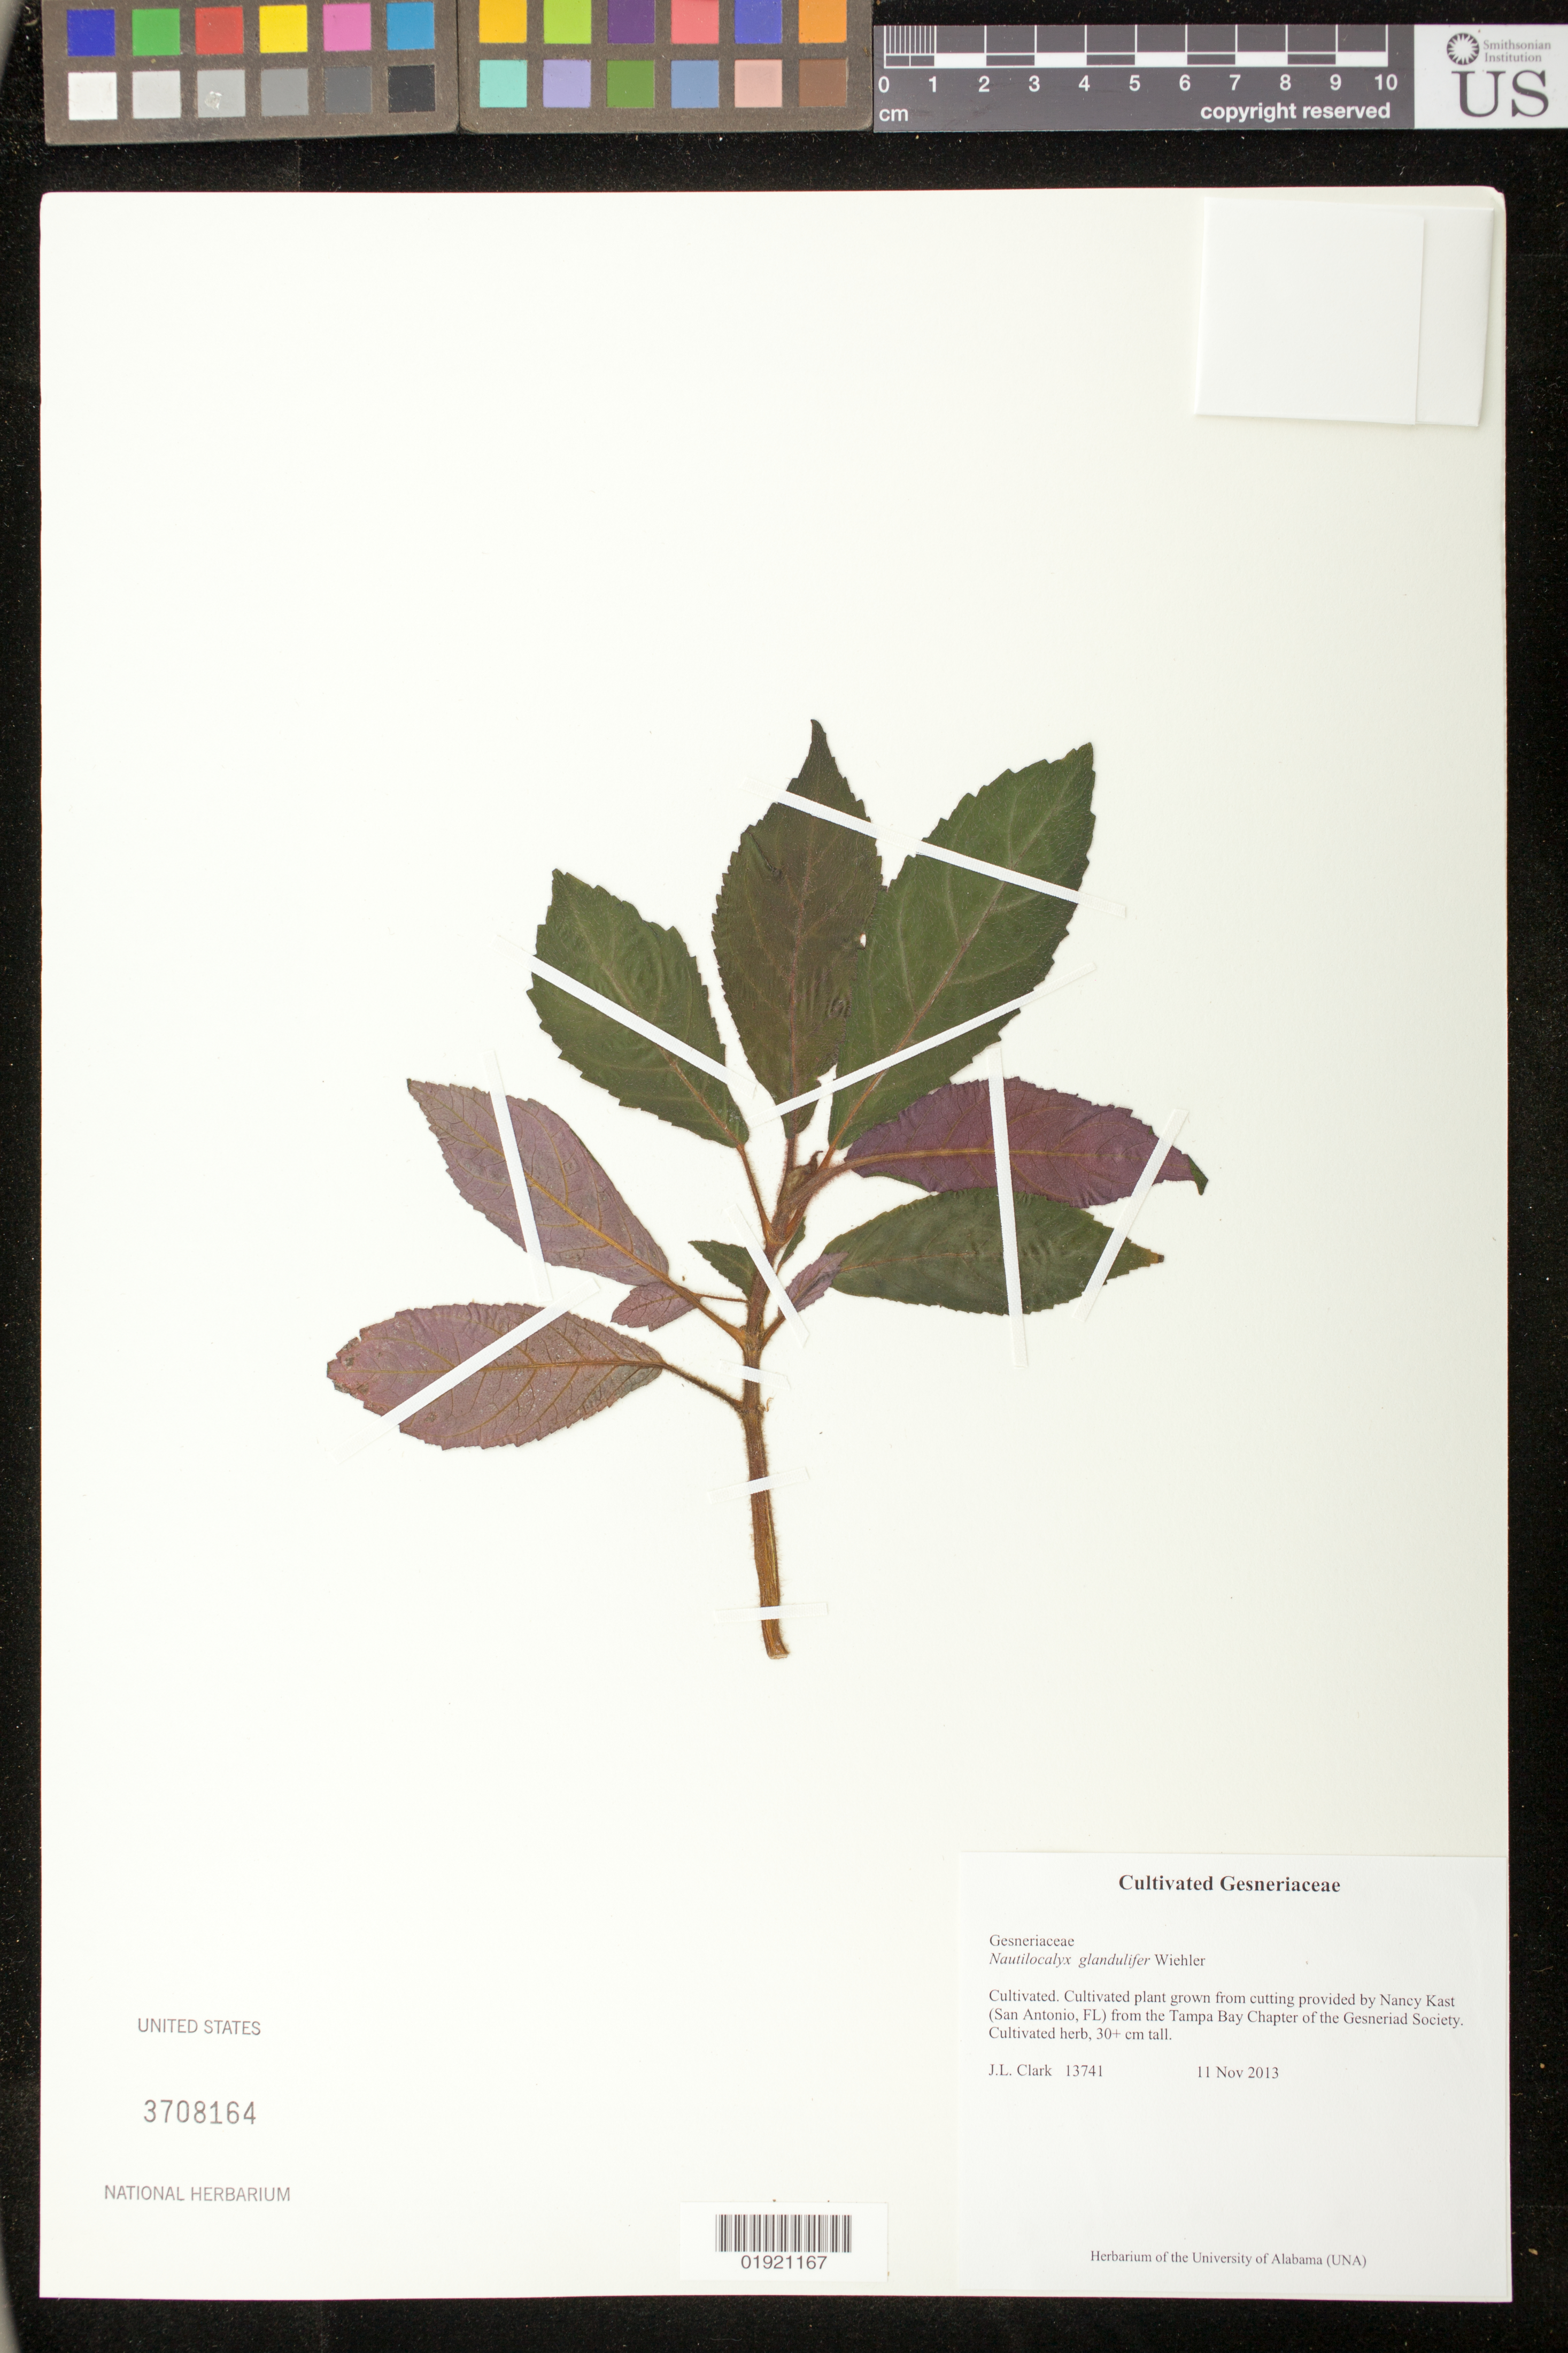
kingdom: Plantae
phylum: Tracheophyta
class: Magnoliopsida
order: Lamiales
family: Gesneriaceae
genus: Nautilocalyx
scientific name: Nautilocalyx glandulifer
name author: Wiehler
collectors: J. L. Clark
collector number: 13741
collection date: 2013-10-06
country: United States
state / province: Florida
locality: Cultivated plant grown from cutting provided by Nancy Kast (San Antonio, FL) from the Tampa Bay Chapter of the Gesneriad Society.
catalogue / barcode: US 3708164